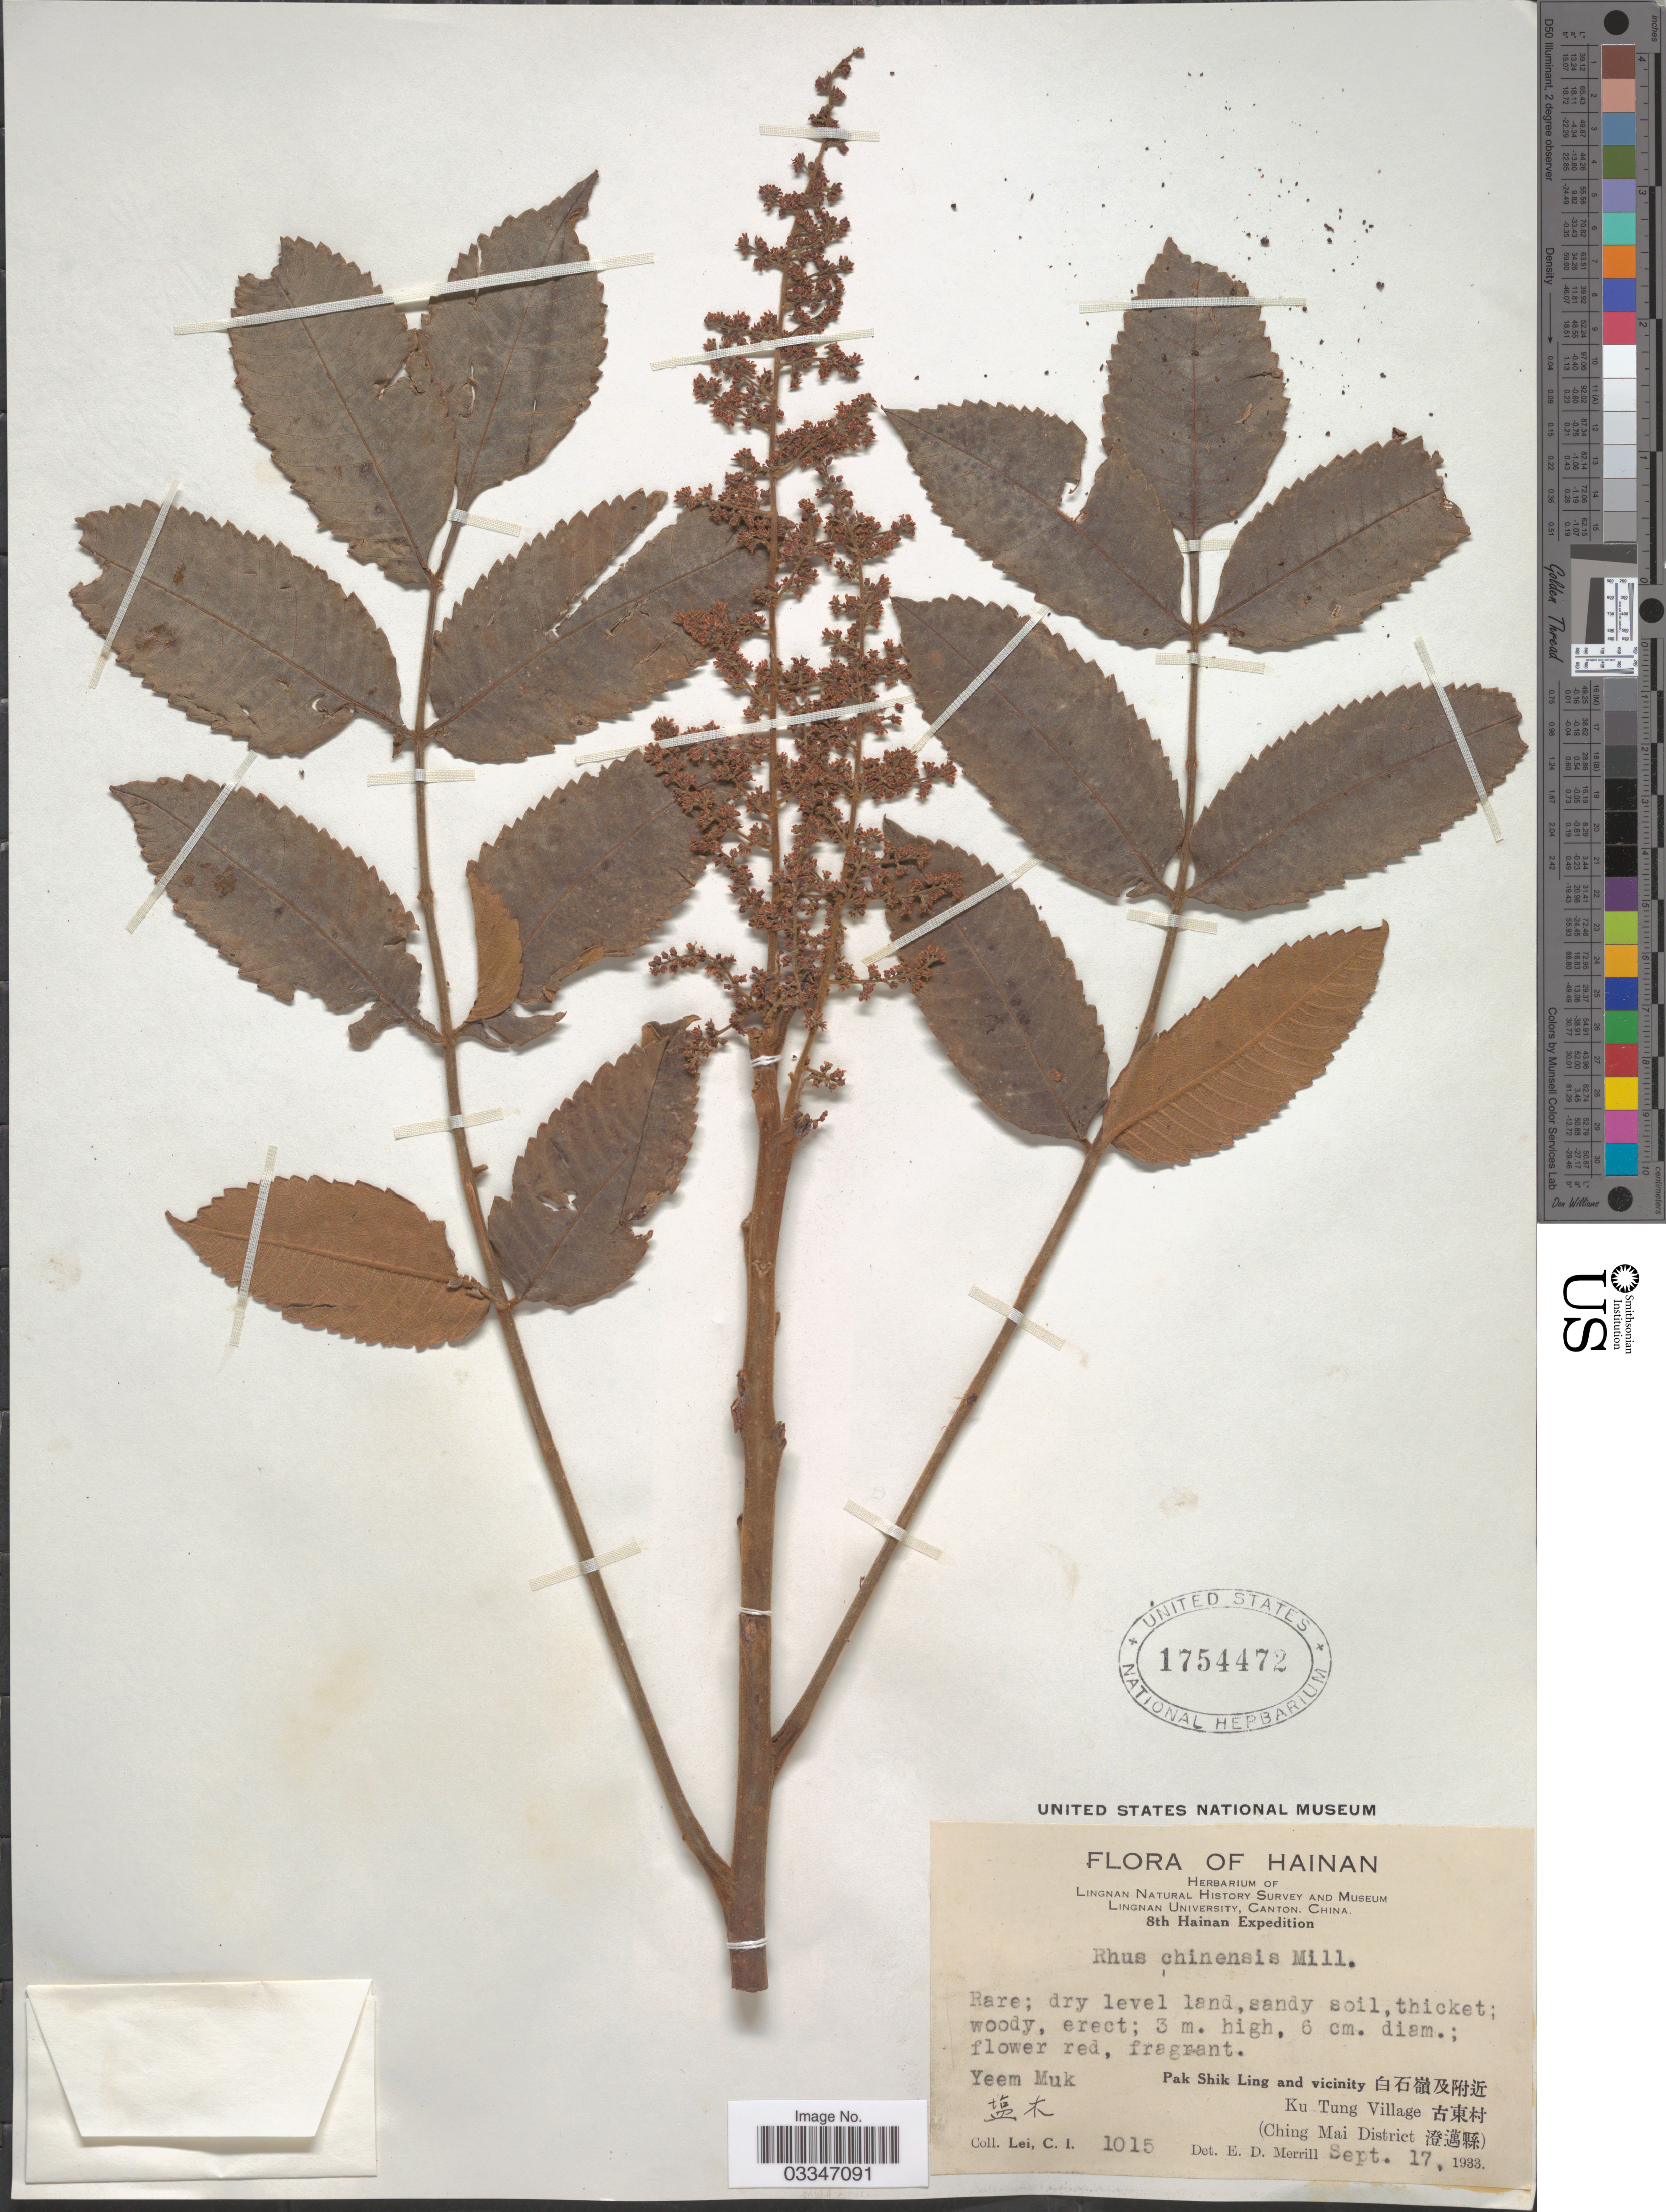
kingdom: Plantae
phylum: Tracheophyta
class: Magnoliopsida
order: Sapindales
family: Anacardiaceae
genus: Rhus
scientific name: Rhus chinensis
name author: Mill.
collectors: C. I. Lei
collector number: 1015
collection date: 1933-09-17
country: China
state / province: Hainan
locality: Yeem Muk X. [unsure placement] Pak Shik Ling and vicinity X. Ku Tung Village X. (Ching Mai District X).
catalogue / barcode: US 1754472